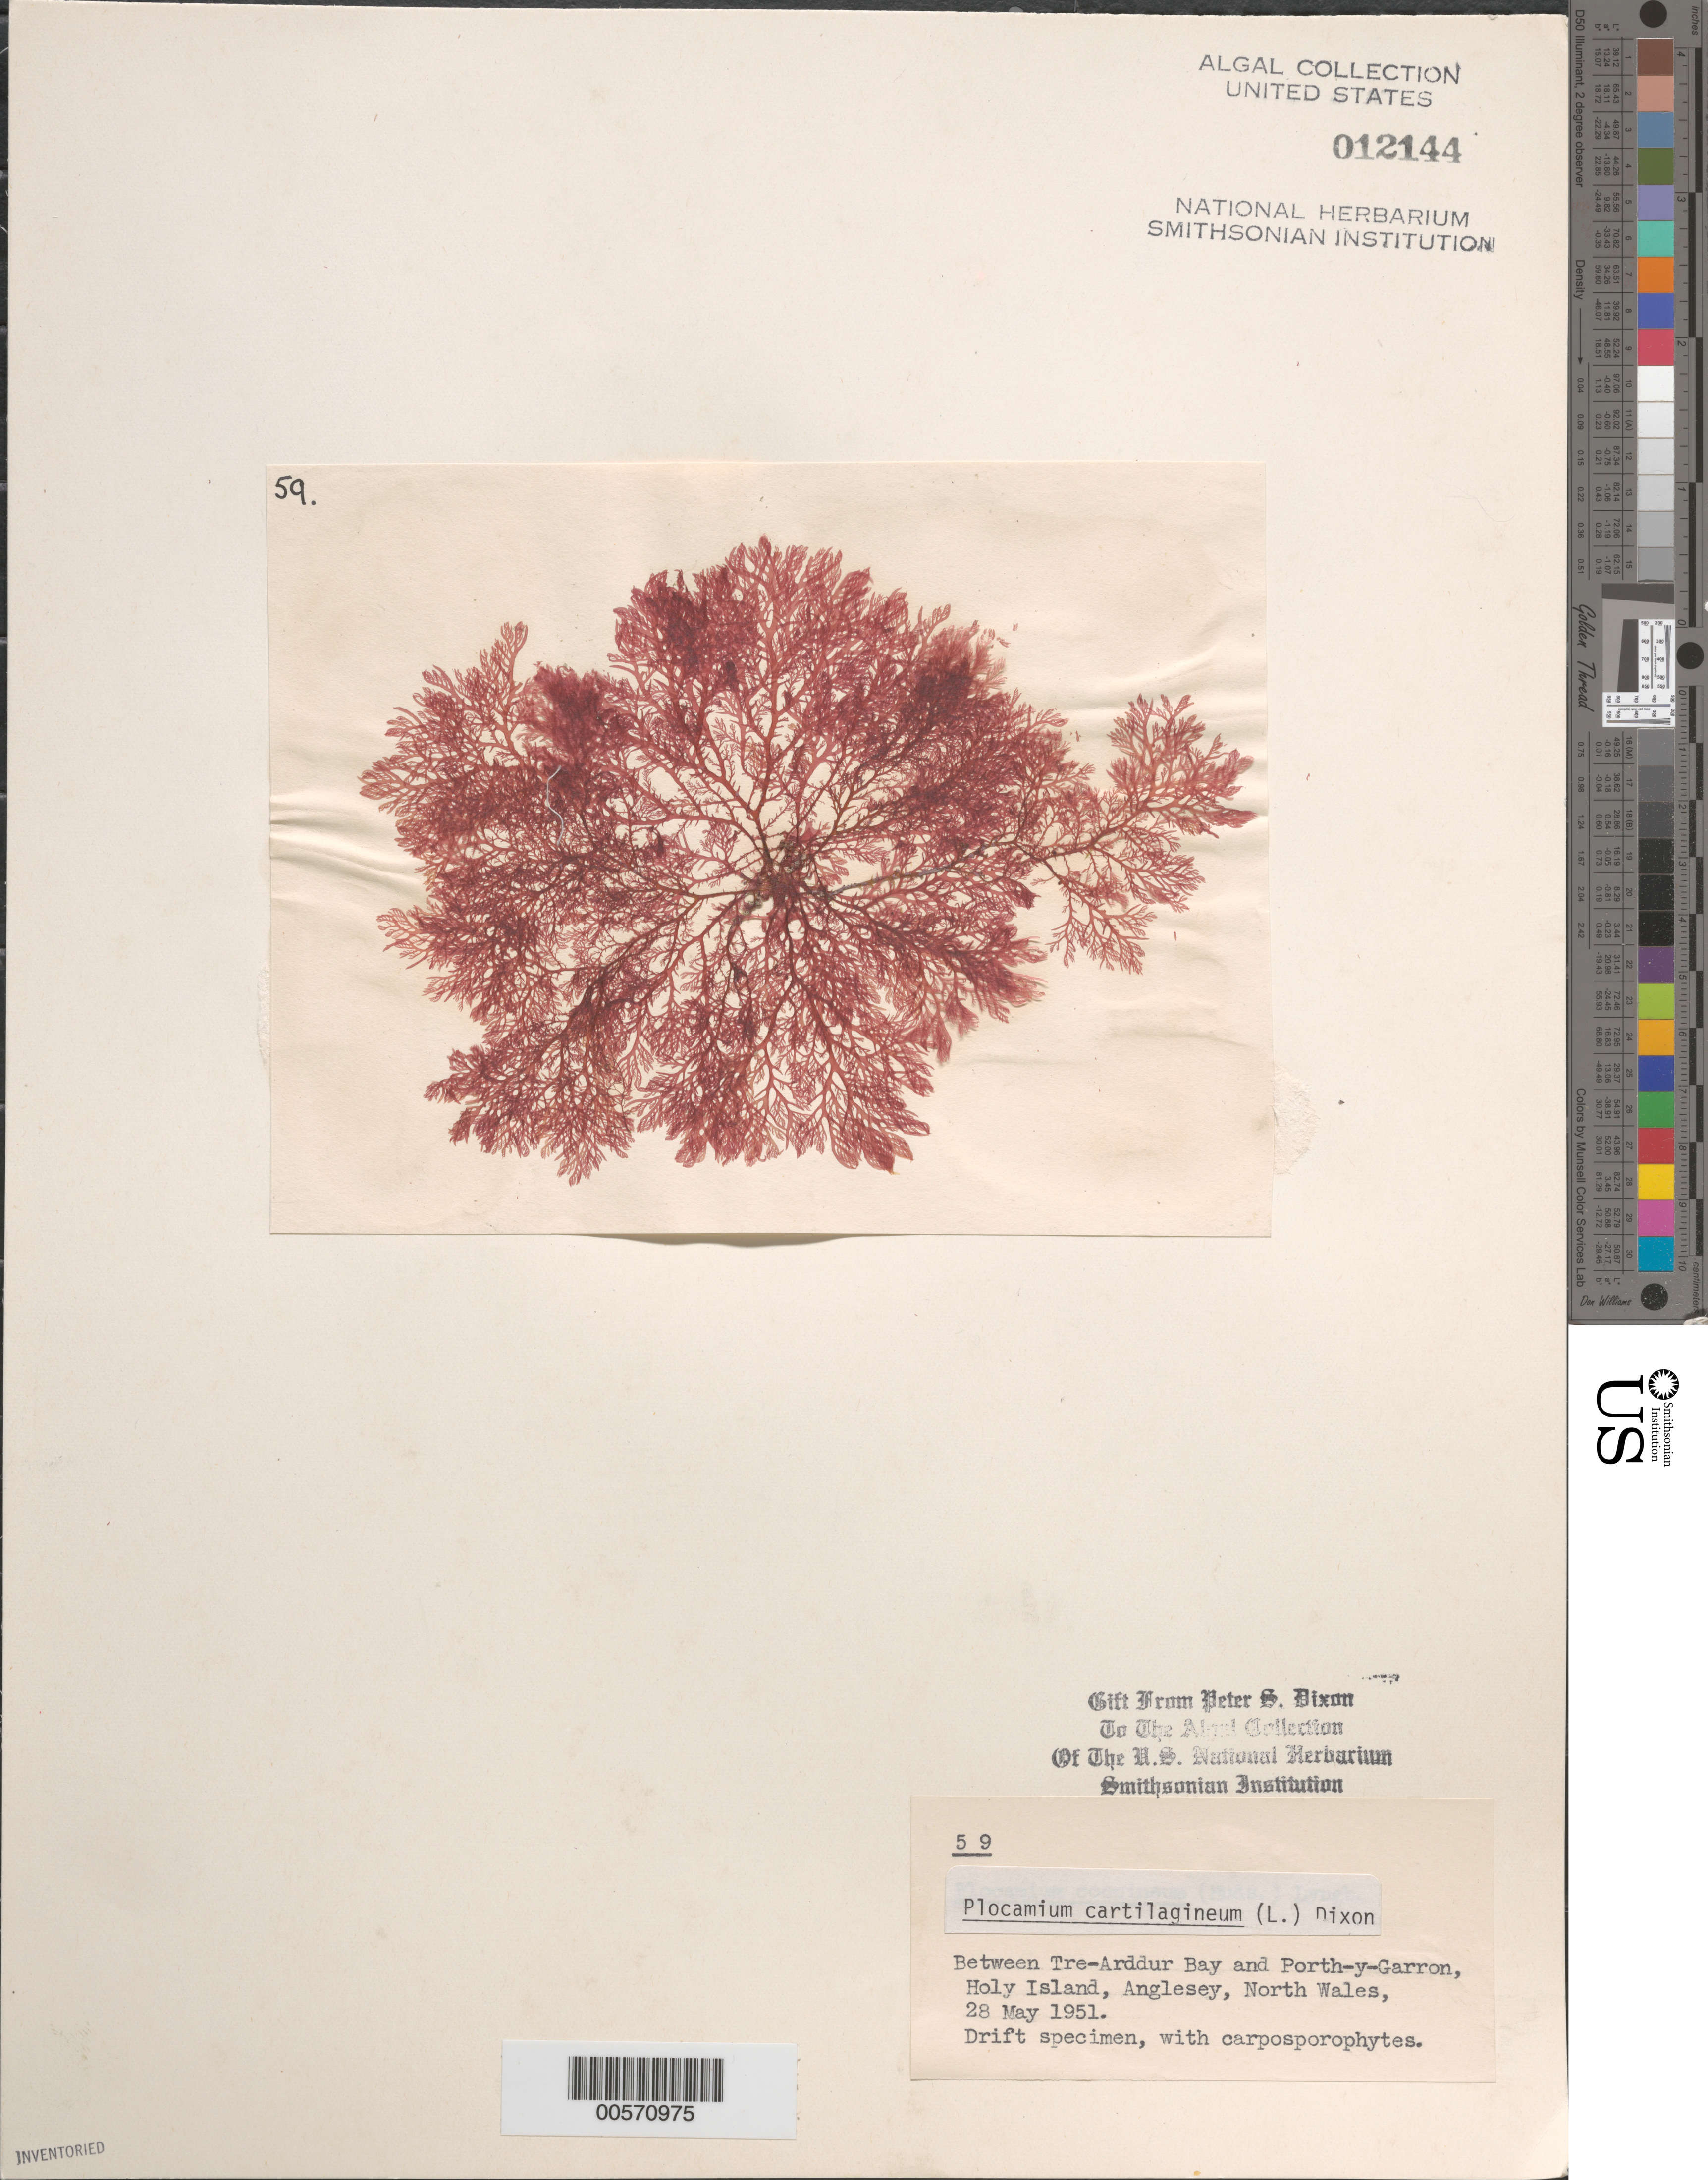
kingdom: Plantae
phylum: Rhodophyta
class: Florideophyceae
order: Plocamiales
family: Plocamiaceae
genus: Plocamium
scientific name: Plocamium cartilagineum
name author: (L.) P.S. Dixon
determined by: Dixon, P. S.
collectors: P. S. Dixon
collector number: PSD 59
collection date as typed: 28 May 1951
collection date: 1951-05-28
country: United Kingdom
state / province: Wales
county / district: Gwynedd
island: Anglesey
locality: Holy Island, between Tre-arddur Bay and Porth-y-garron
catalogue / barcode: US 12144